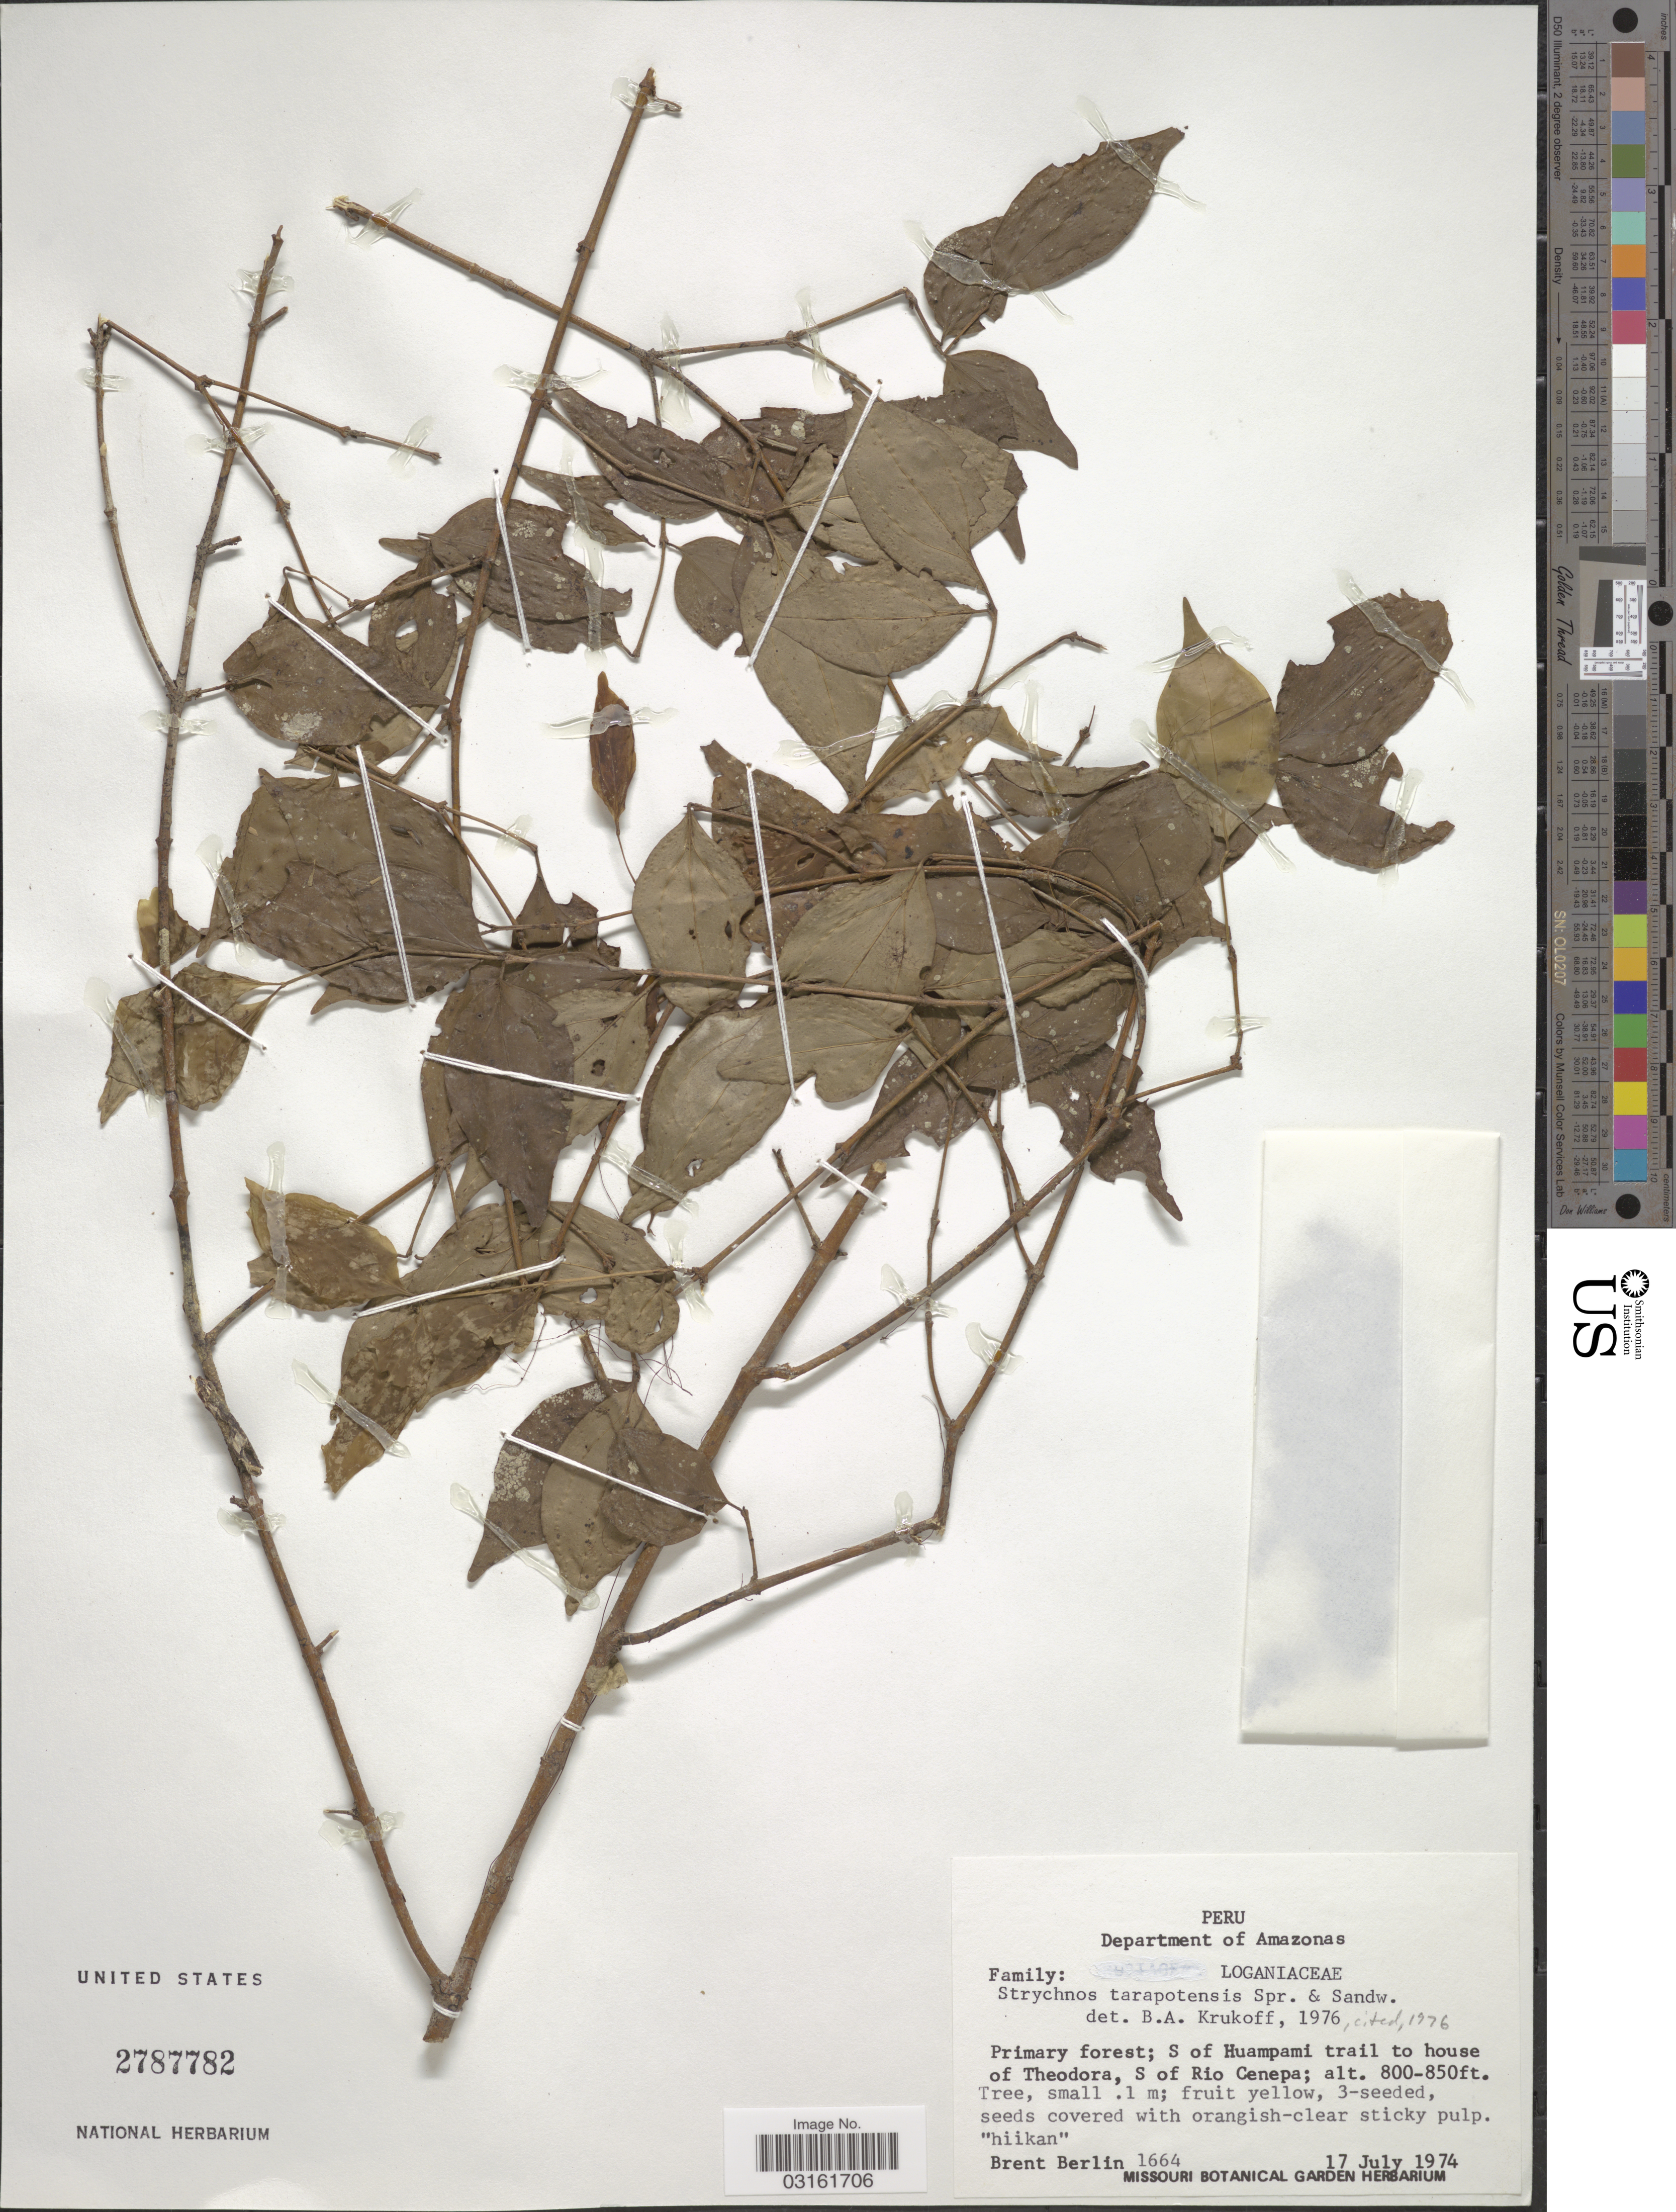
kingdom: Plantae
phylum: Tracheophyta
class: Magnoliopsida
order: Gentianales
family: Loganiaceae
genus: Strychnos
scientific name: Strychnos tarapotensis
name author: Sprague & Sandwith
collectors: B. Berlin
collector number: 1664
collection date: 1974-07-17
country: Peru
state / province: Amazonas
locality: Department of Amazonas. S of Huampami trail to house of Theodora, S of Rio Cenepa.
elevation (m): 244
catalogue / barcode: US 2787782